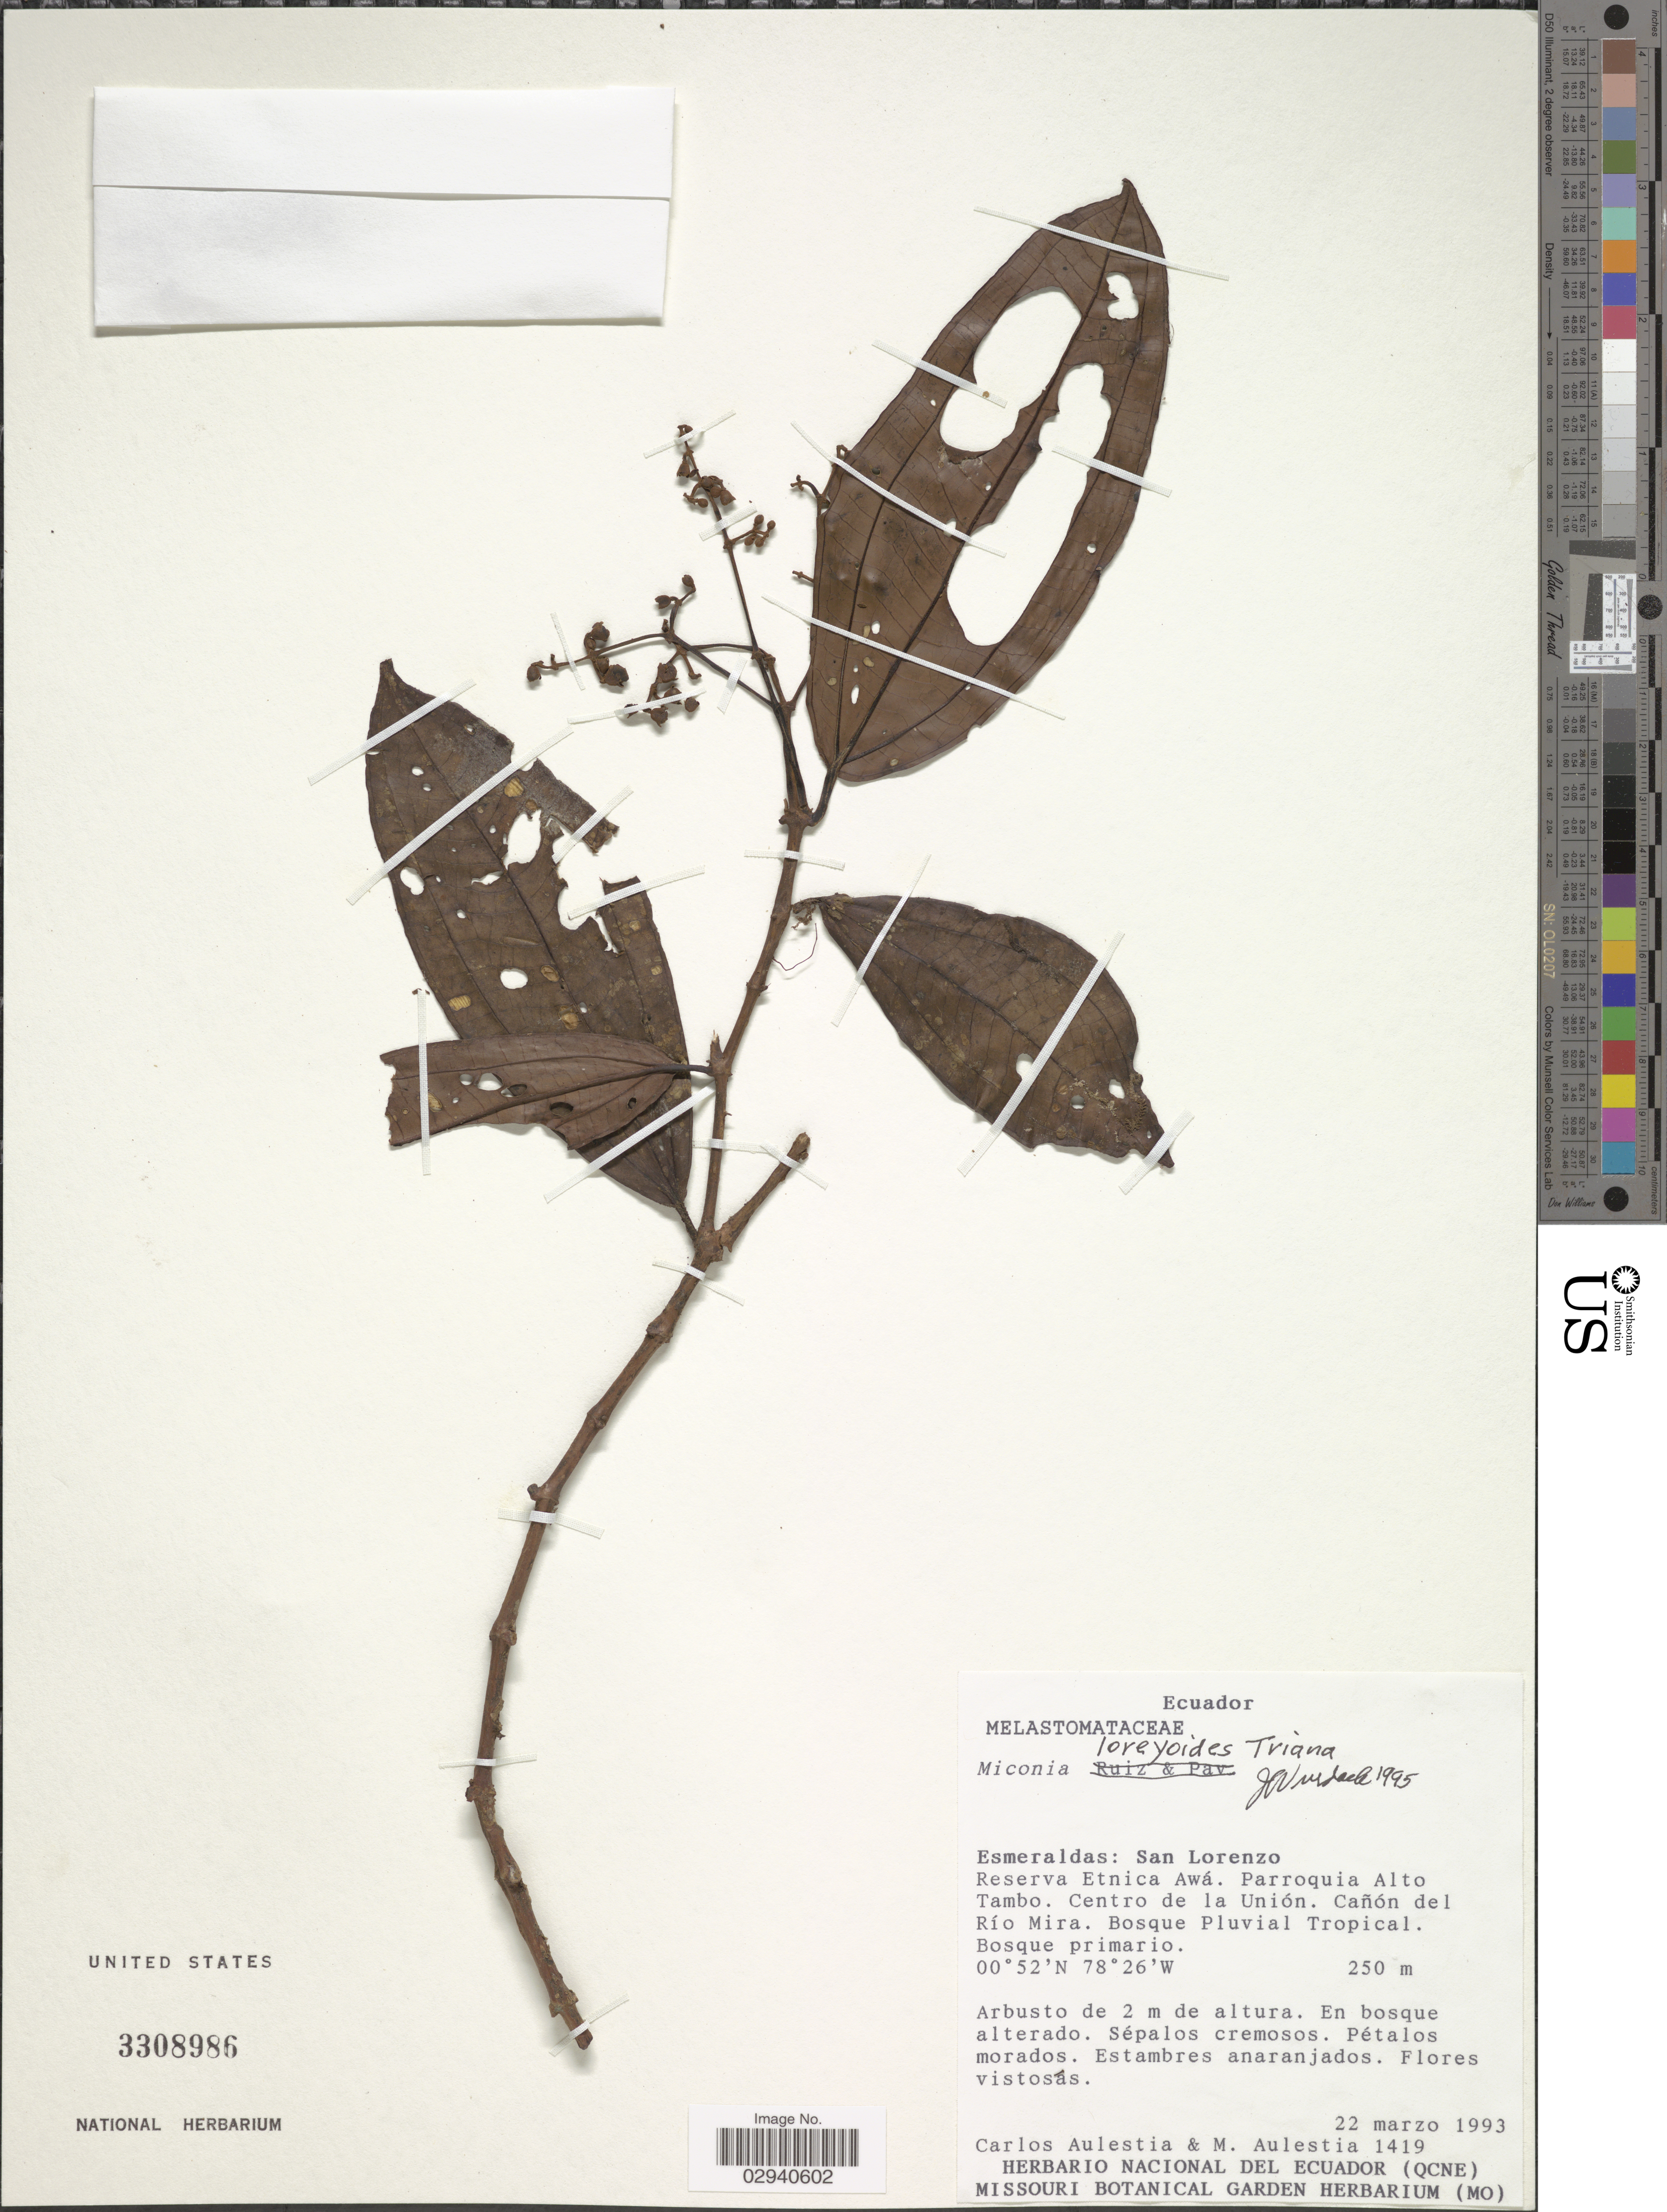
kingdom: Plantae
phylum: Tracheophyta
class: Magnoliopsida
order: Myrtales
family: Melastomataceae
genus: Miconia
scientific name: Miconia loreyoides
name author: Triana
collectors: C. Aulestia & M. Aulestia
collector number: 1419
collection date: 1993-03-22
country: Ecuador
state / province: Esmeraldas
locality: San Lorenzo. Reserva Etnica Awá. Parroquia Alto Tambo. Centro de la Unión. Cañón del Río Mira.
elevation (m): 250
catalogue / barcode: US 3308986